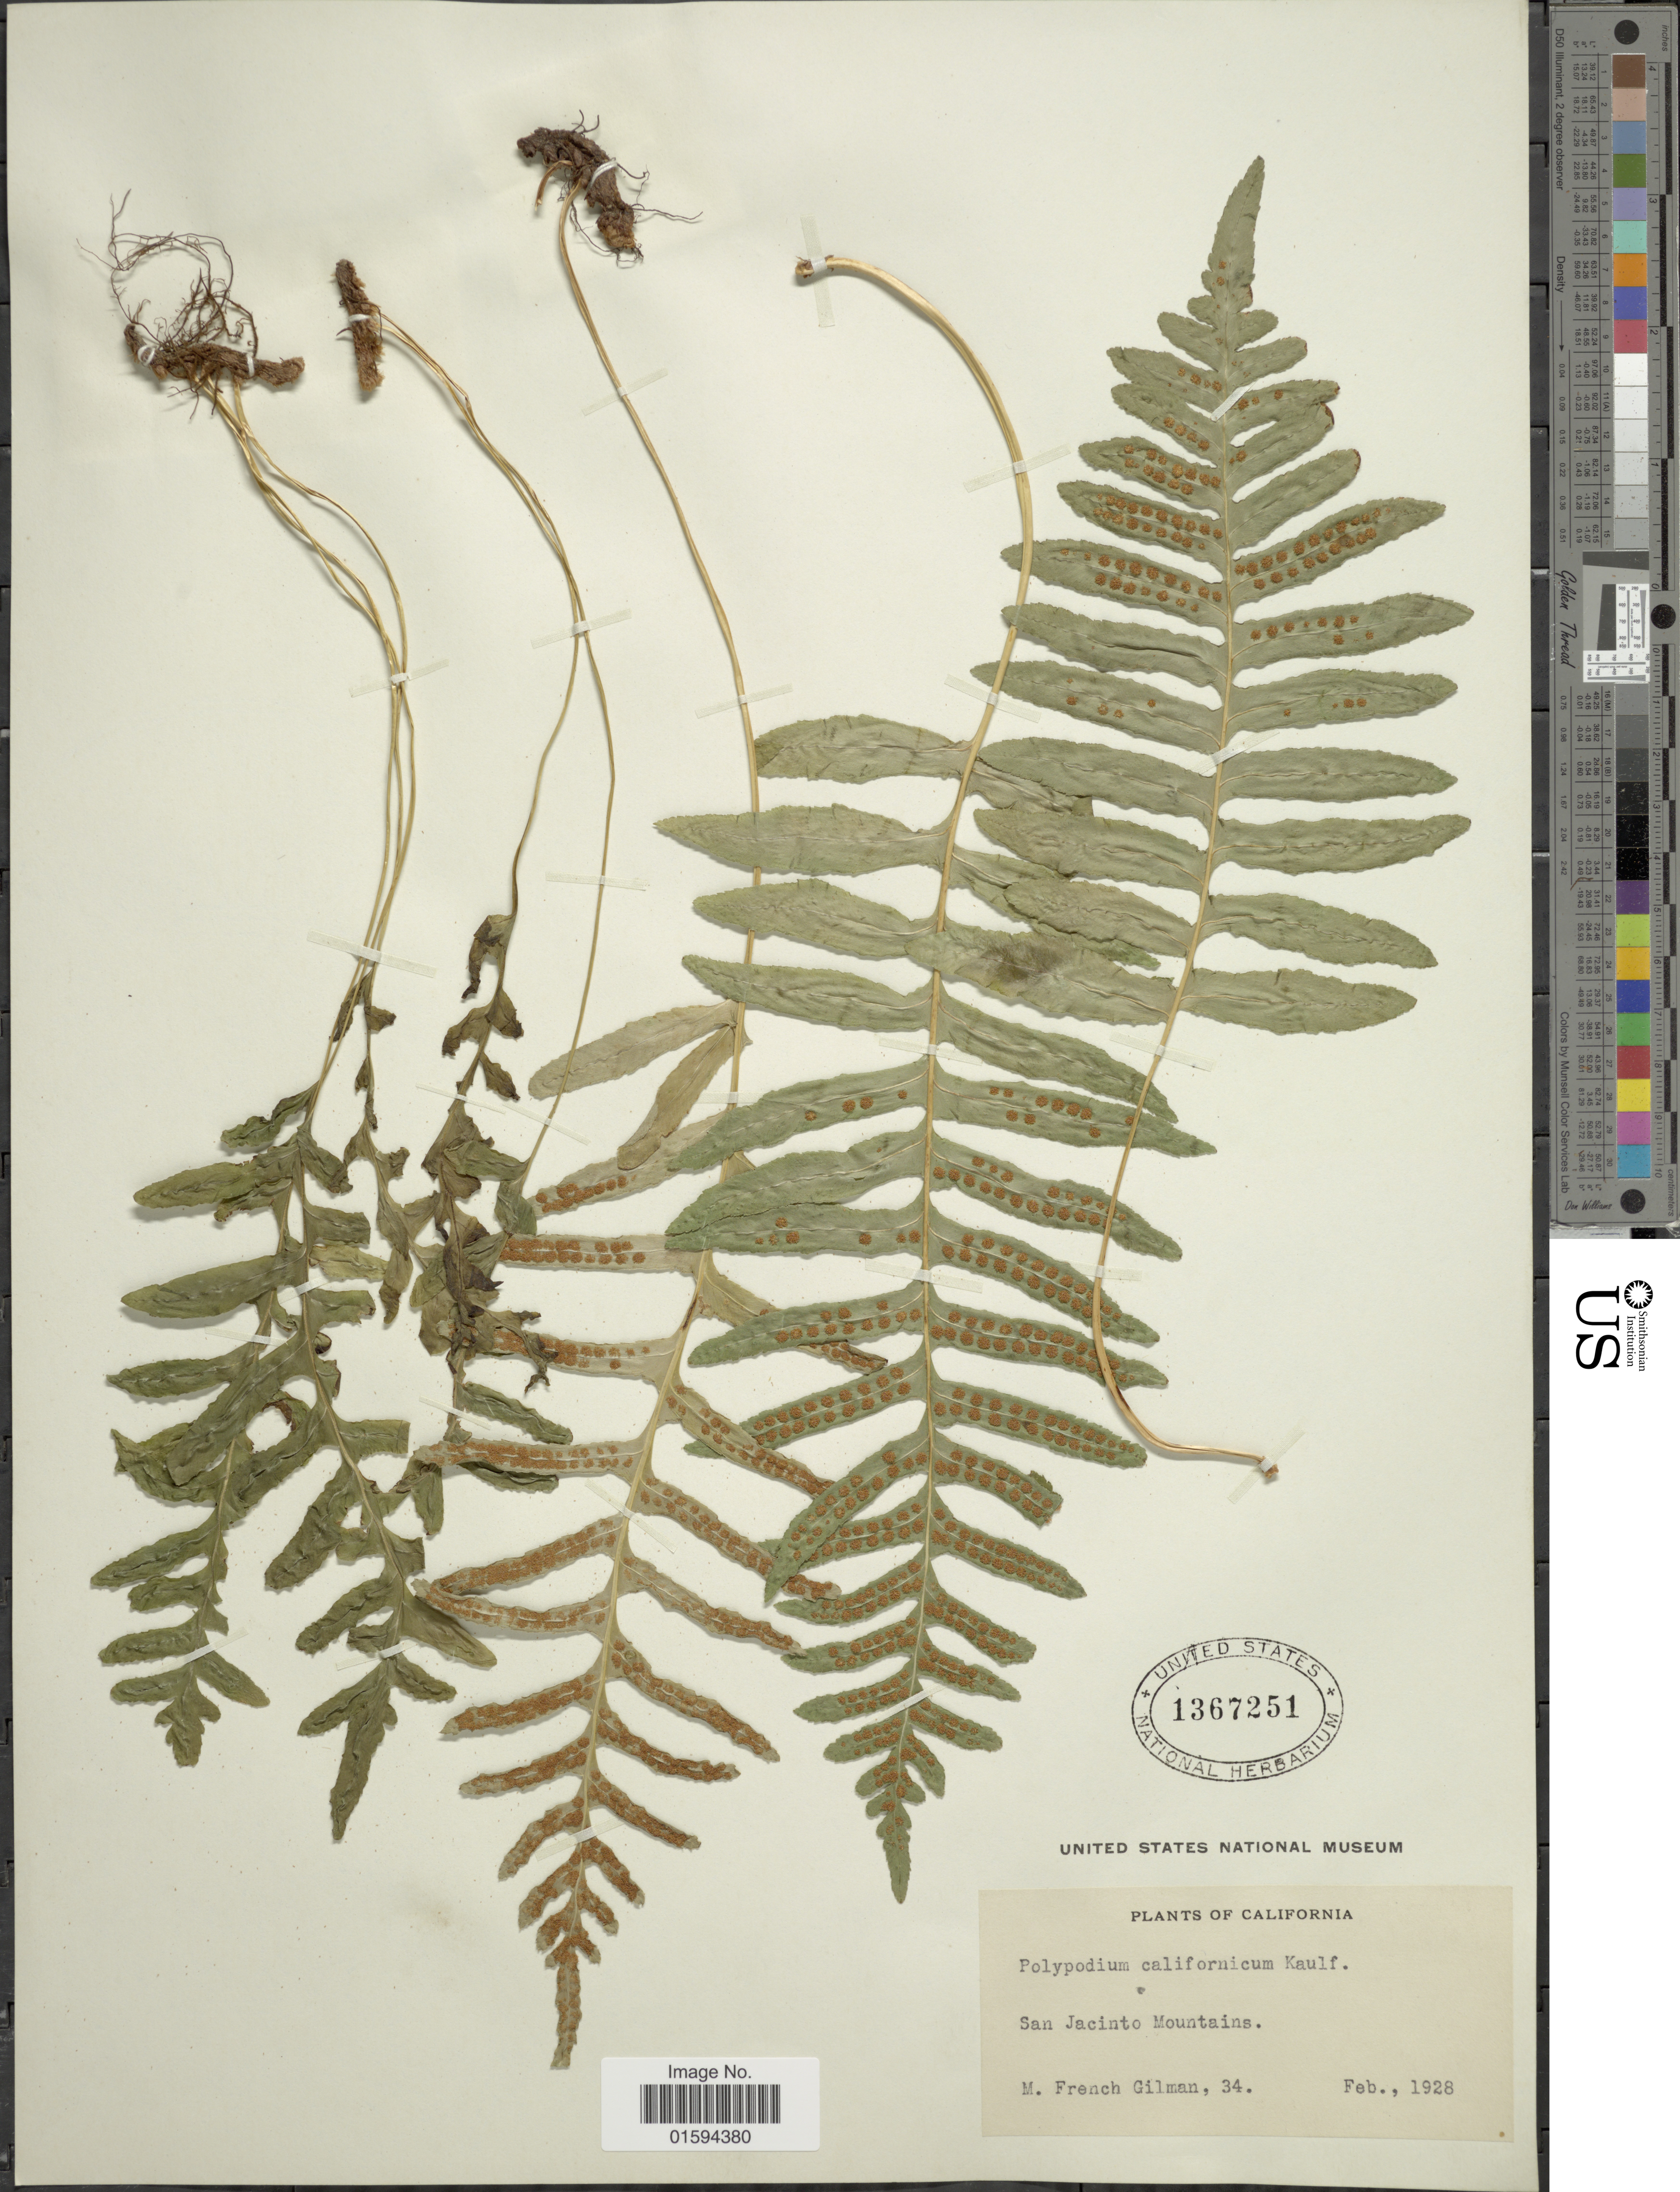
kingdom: Plantae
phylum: Tracheophyta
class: Polypodiopsida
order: Polypodiales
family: Polypodiaceae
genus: Polypodium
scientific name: Polypodium californicum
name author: Kaulf.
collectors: M. F. Gilman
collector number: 34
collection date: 1928-02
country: United States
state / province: California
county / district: Riverside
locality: San Jacinto Mountains.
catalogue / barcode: US 1367251